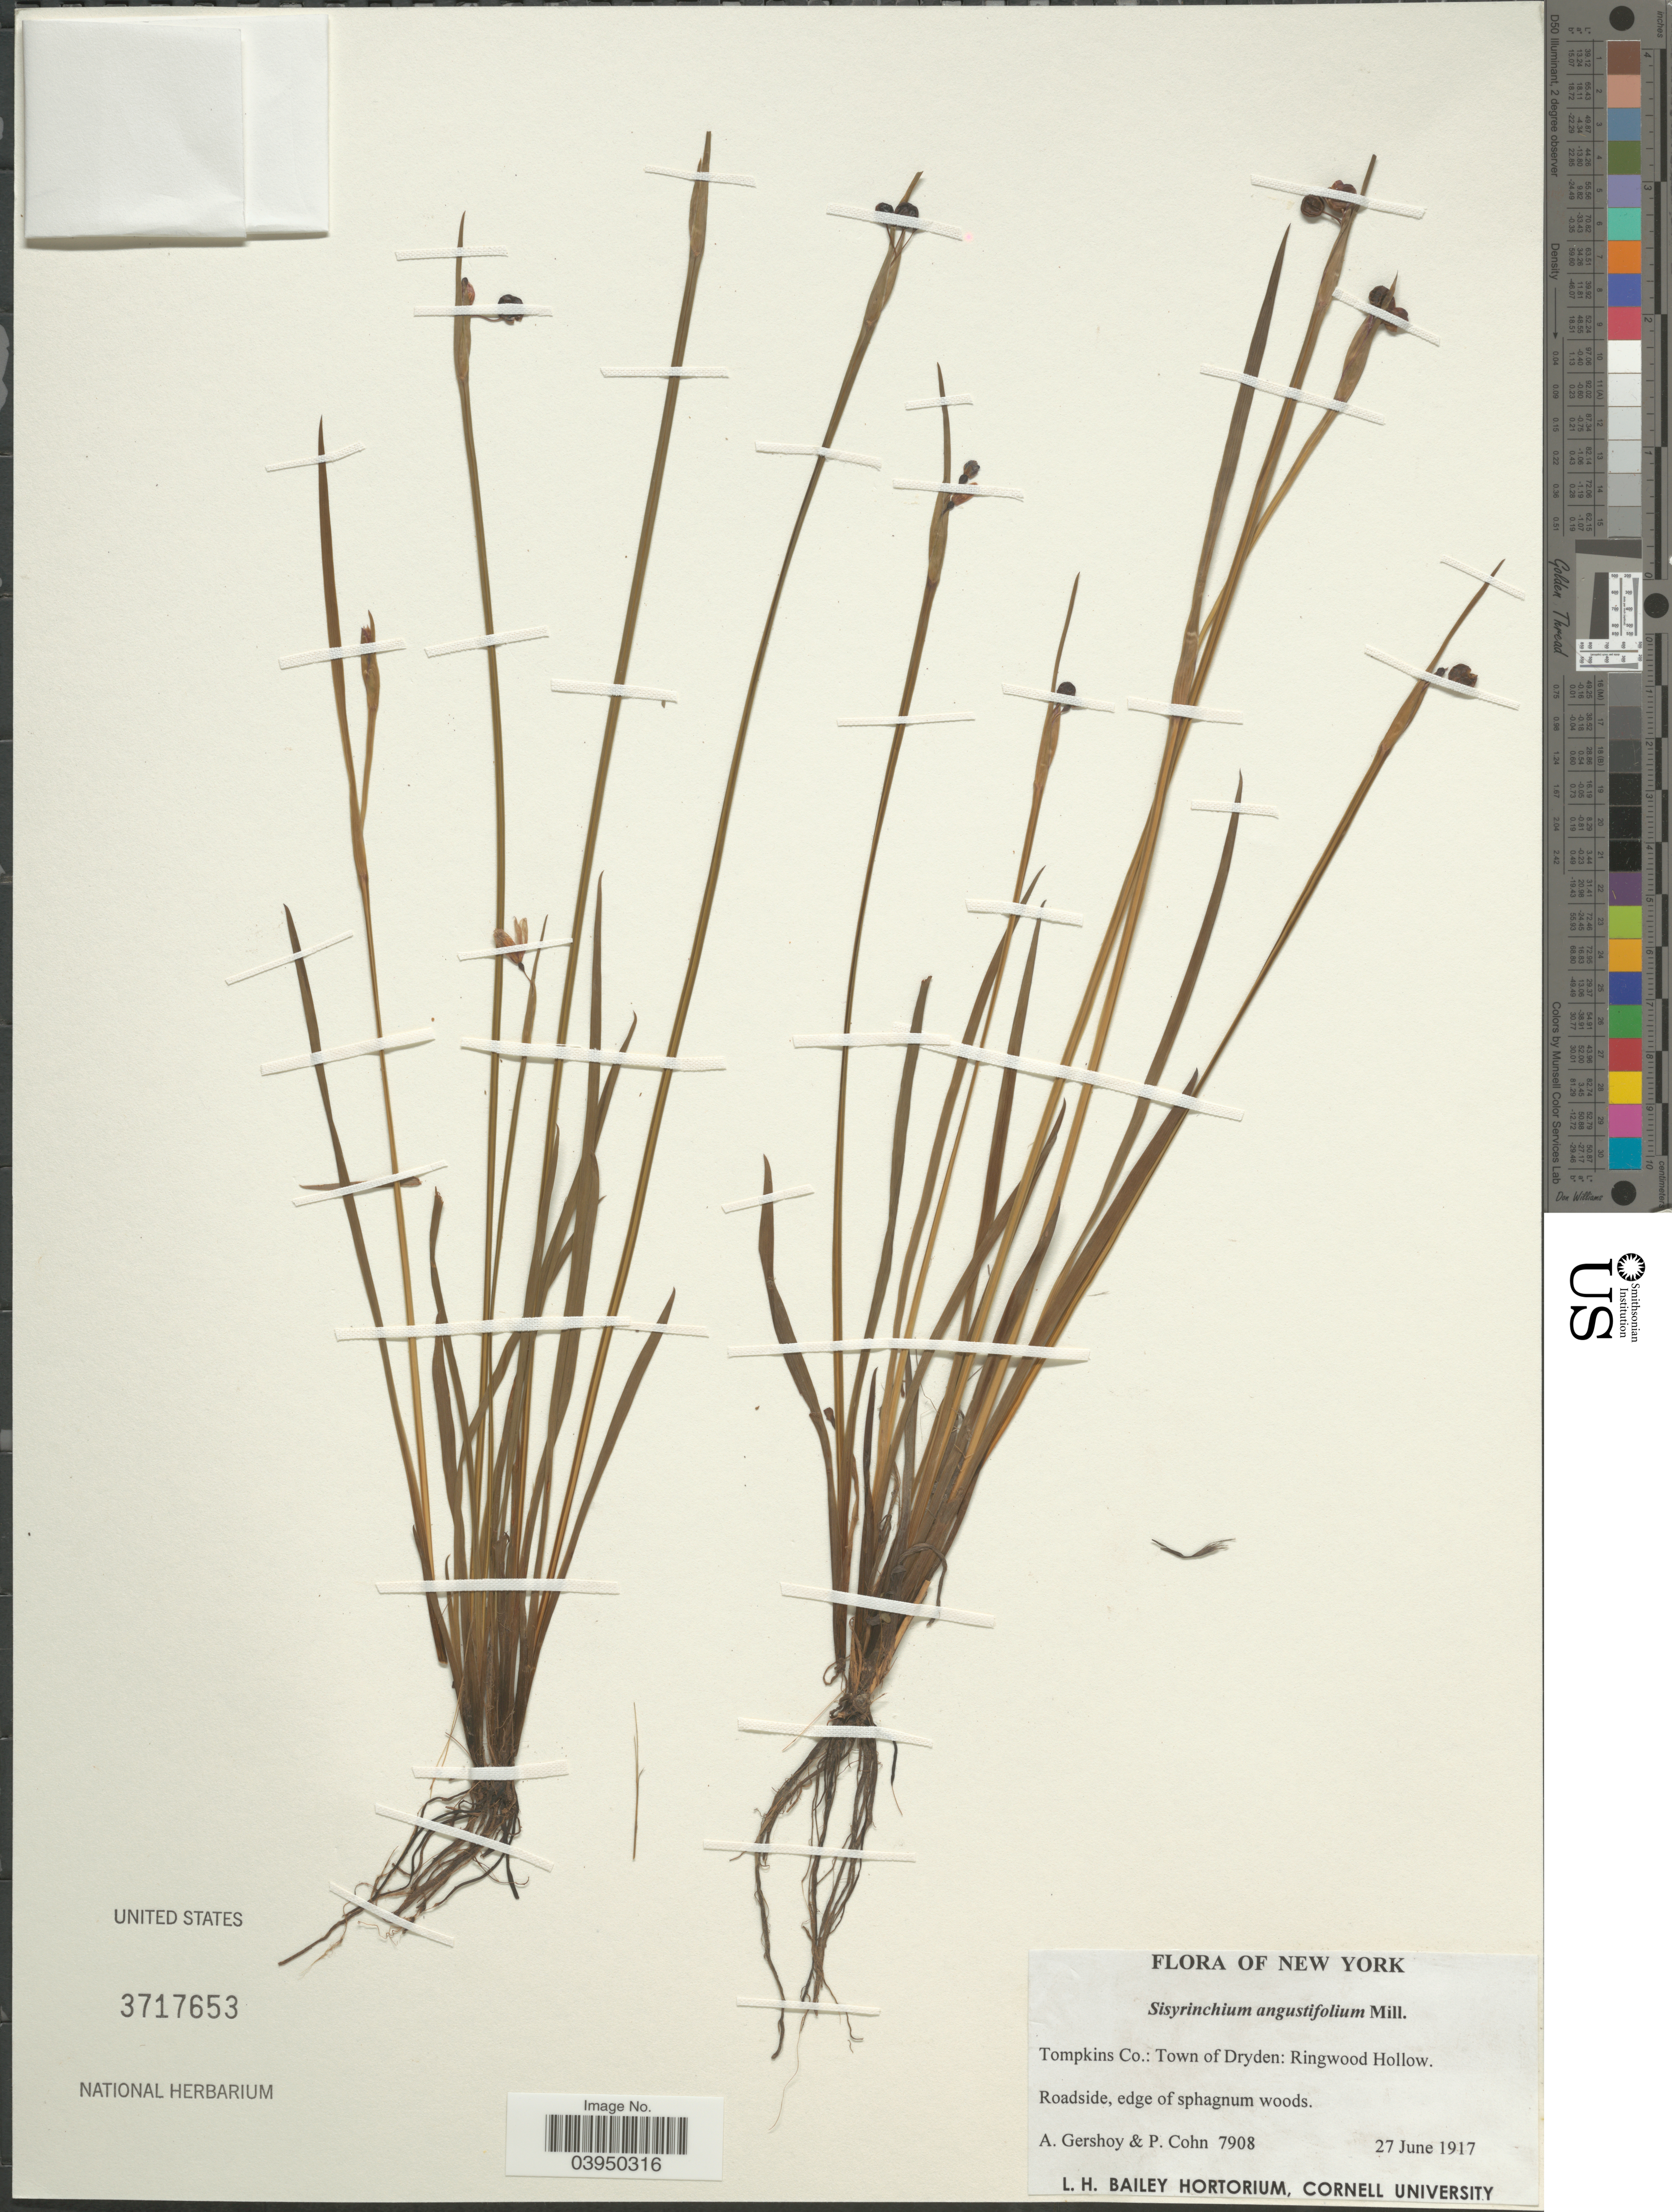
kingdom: Plantae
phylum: Tracheophyta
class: Liliopsida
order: Asparagales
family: Iridaceae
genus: Sisyrinchium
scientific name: Sisyrinchium angustifolium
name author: Mill.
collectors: A. Gershoy & P. Cohn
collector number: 7908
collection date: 1917-06-27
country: United States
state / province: New York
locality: Tompkins Co.: Town of Dryden: Ringwood Hollow.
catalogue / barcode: US 3717653